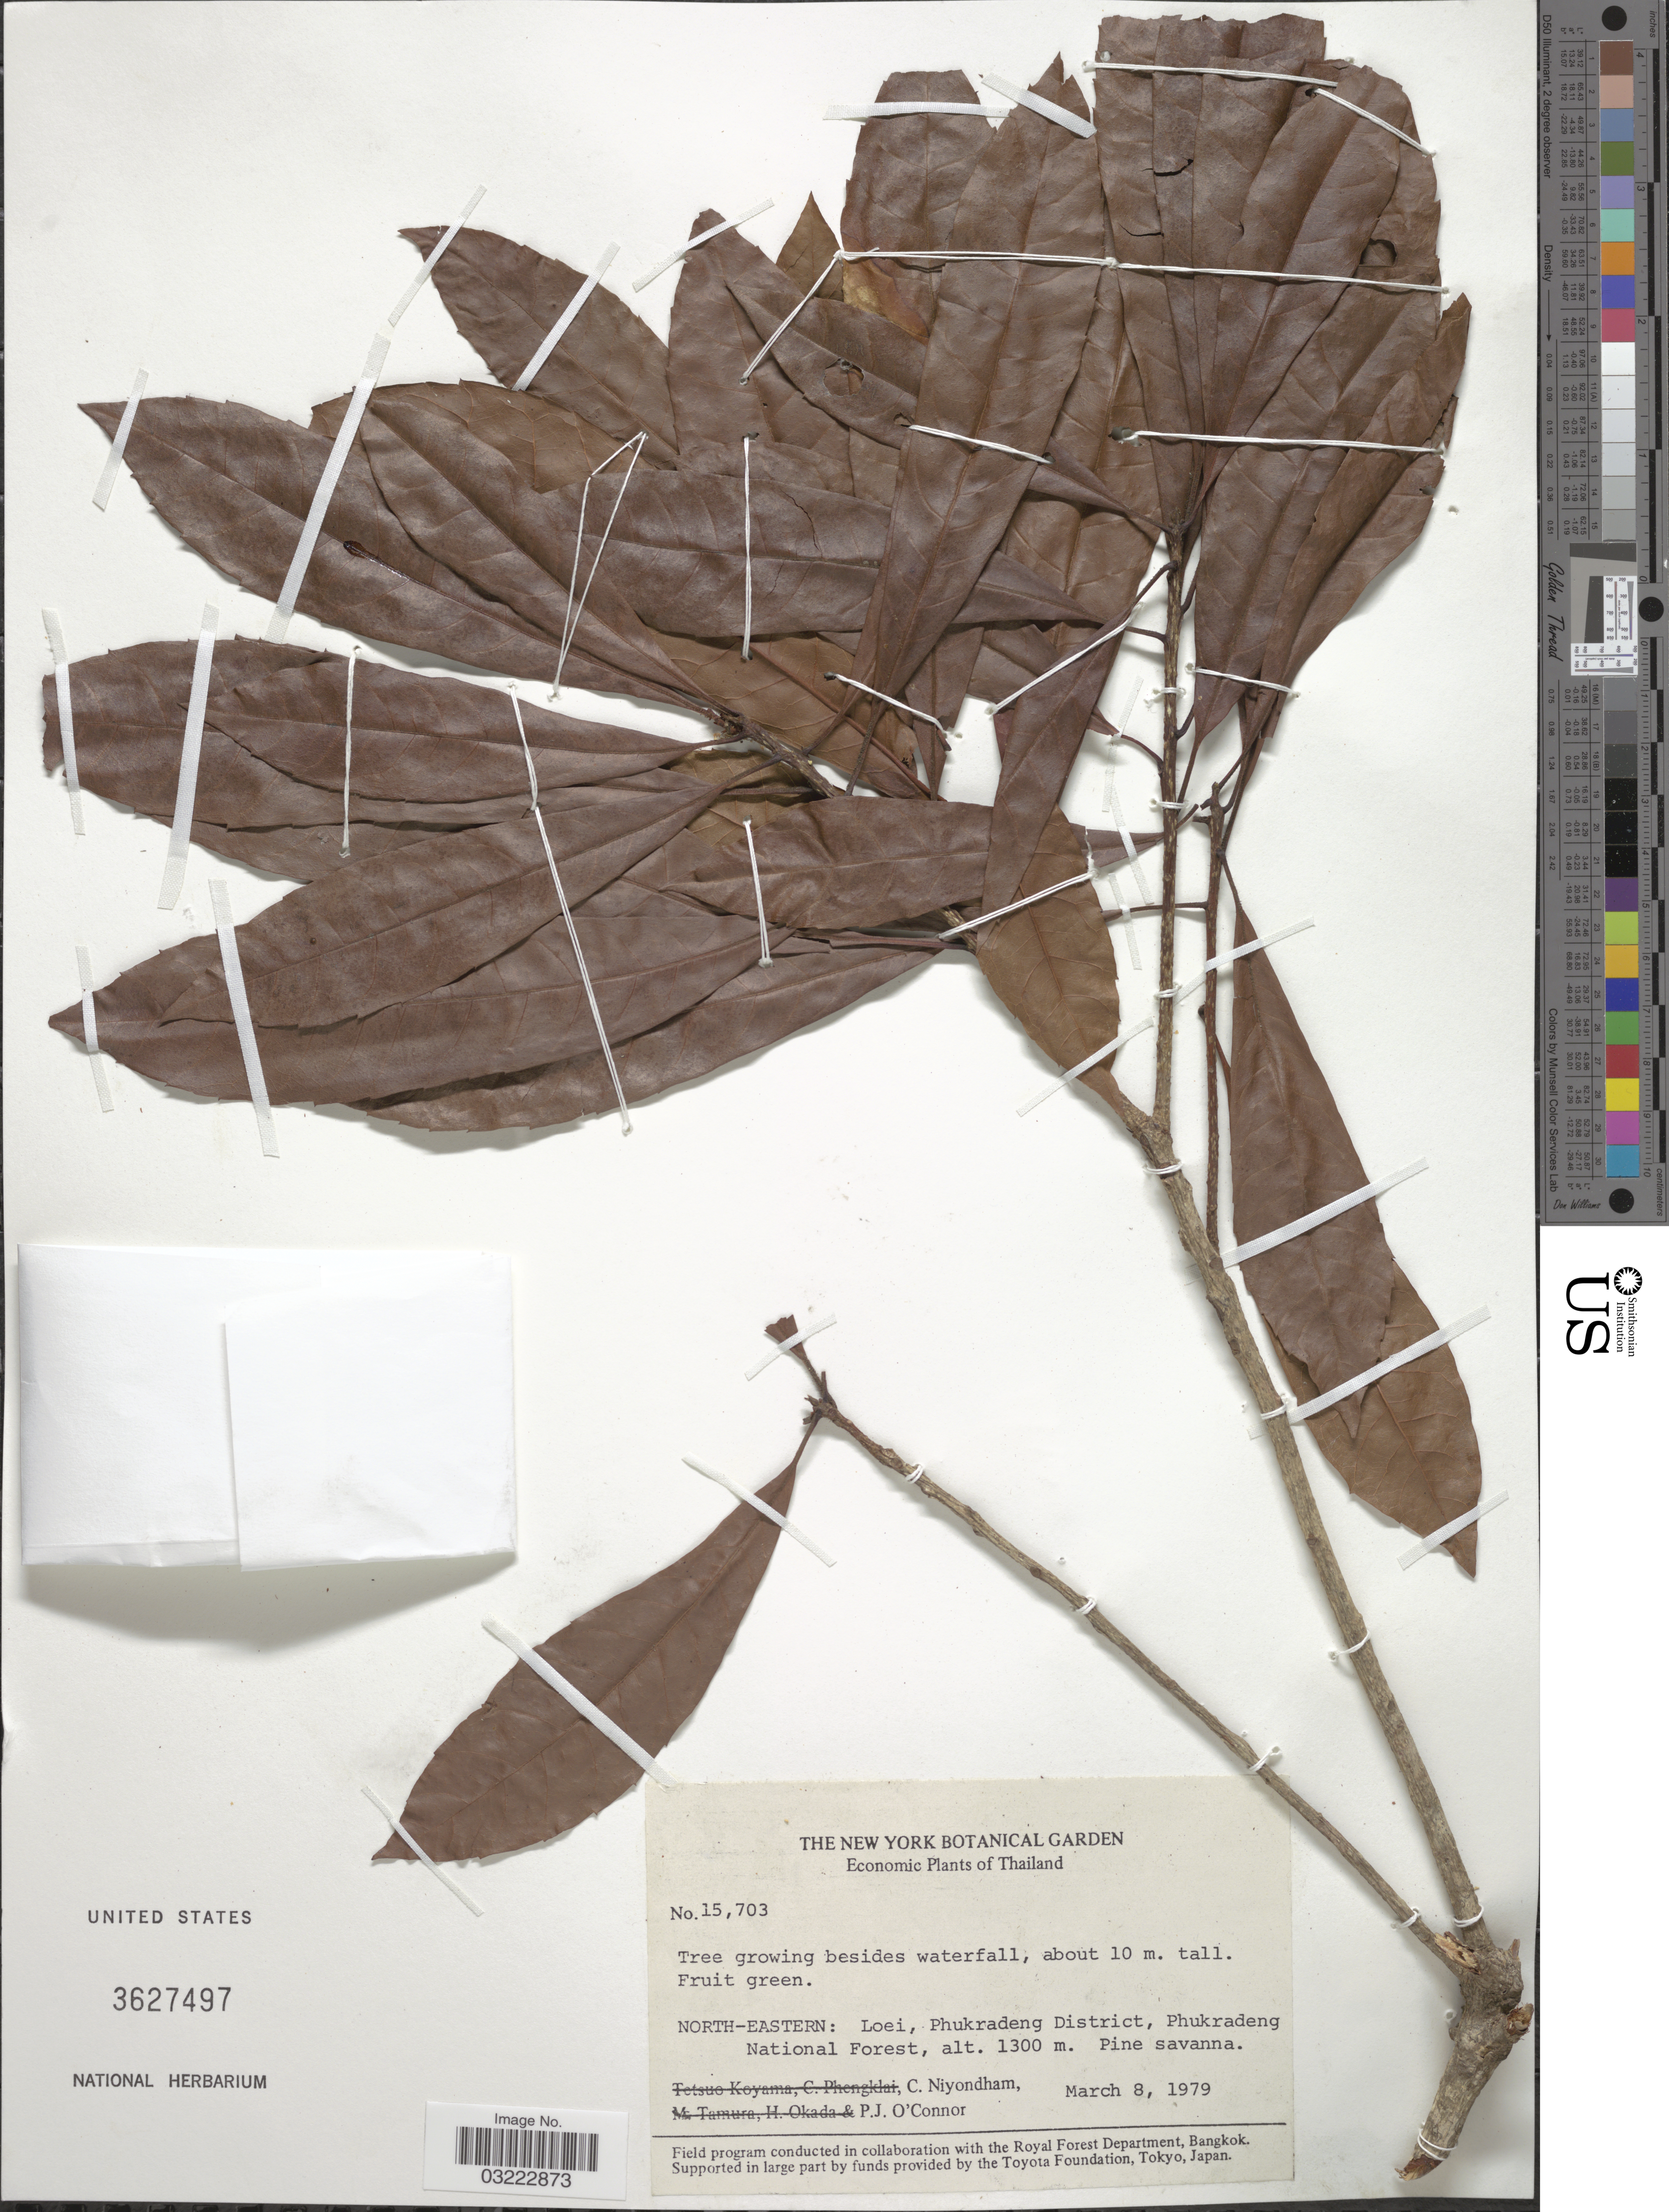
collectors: C. Niyondham & P. O'Connor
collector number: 15703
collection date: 1979-03-08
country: Thailand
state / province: Loei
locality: North-Eastern: Loei, Phukradeng District, Phukradeng National Forest.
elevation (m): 1300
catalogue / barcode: US 3627497